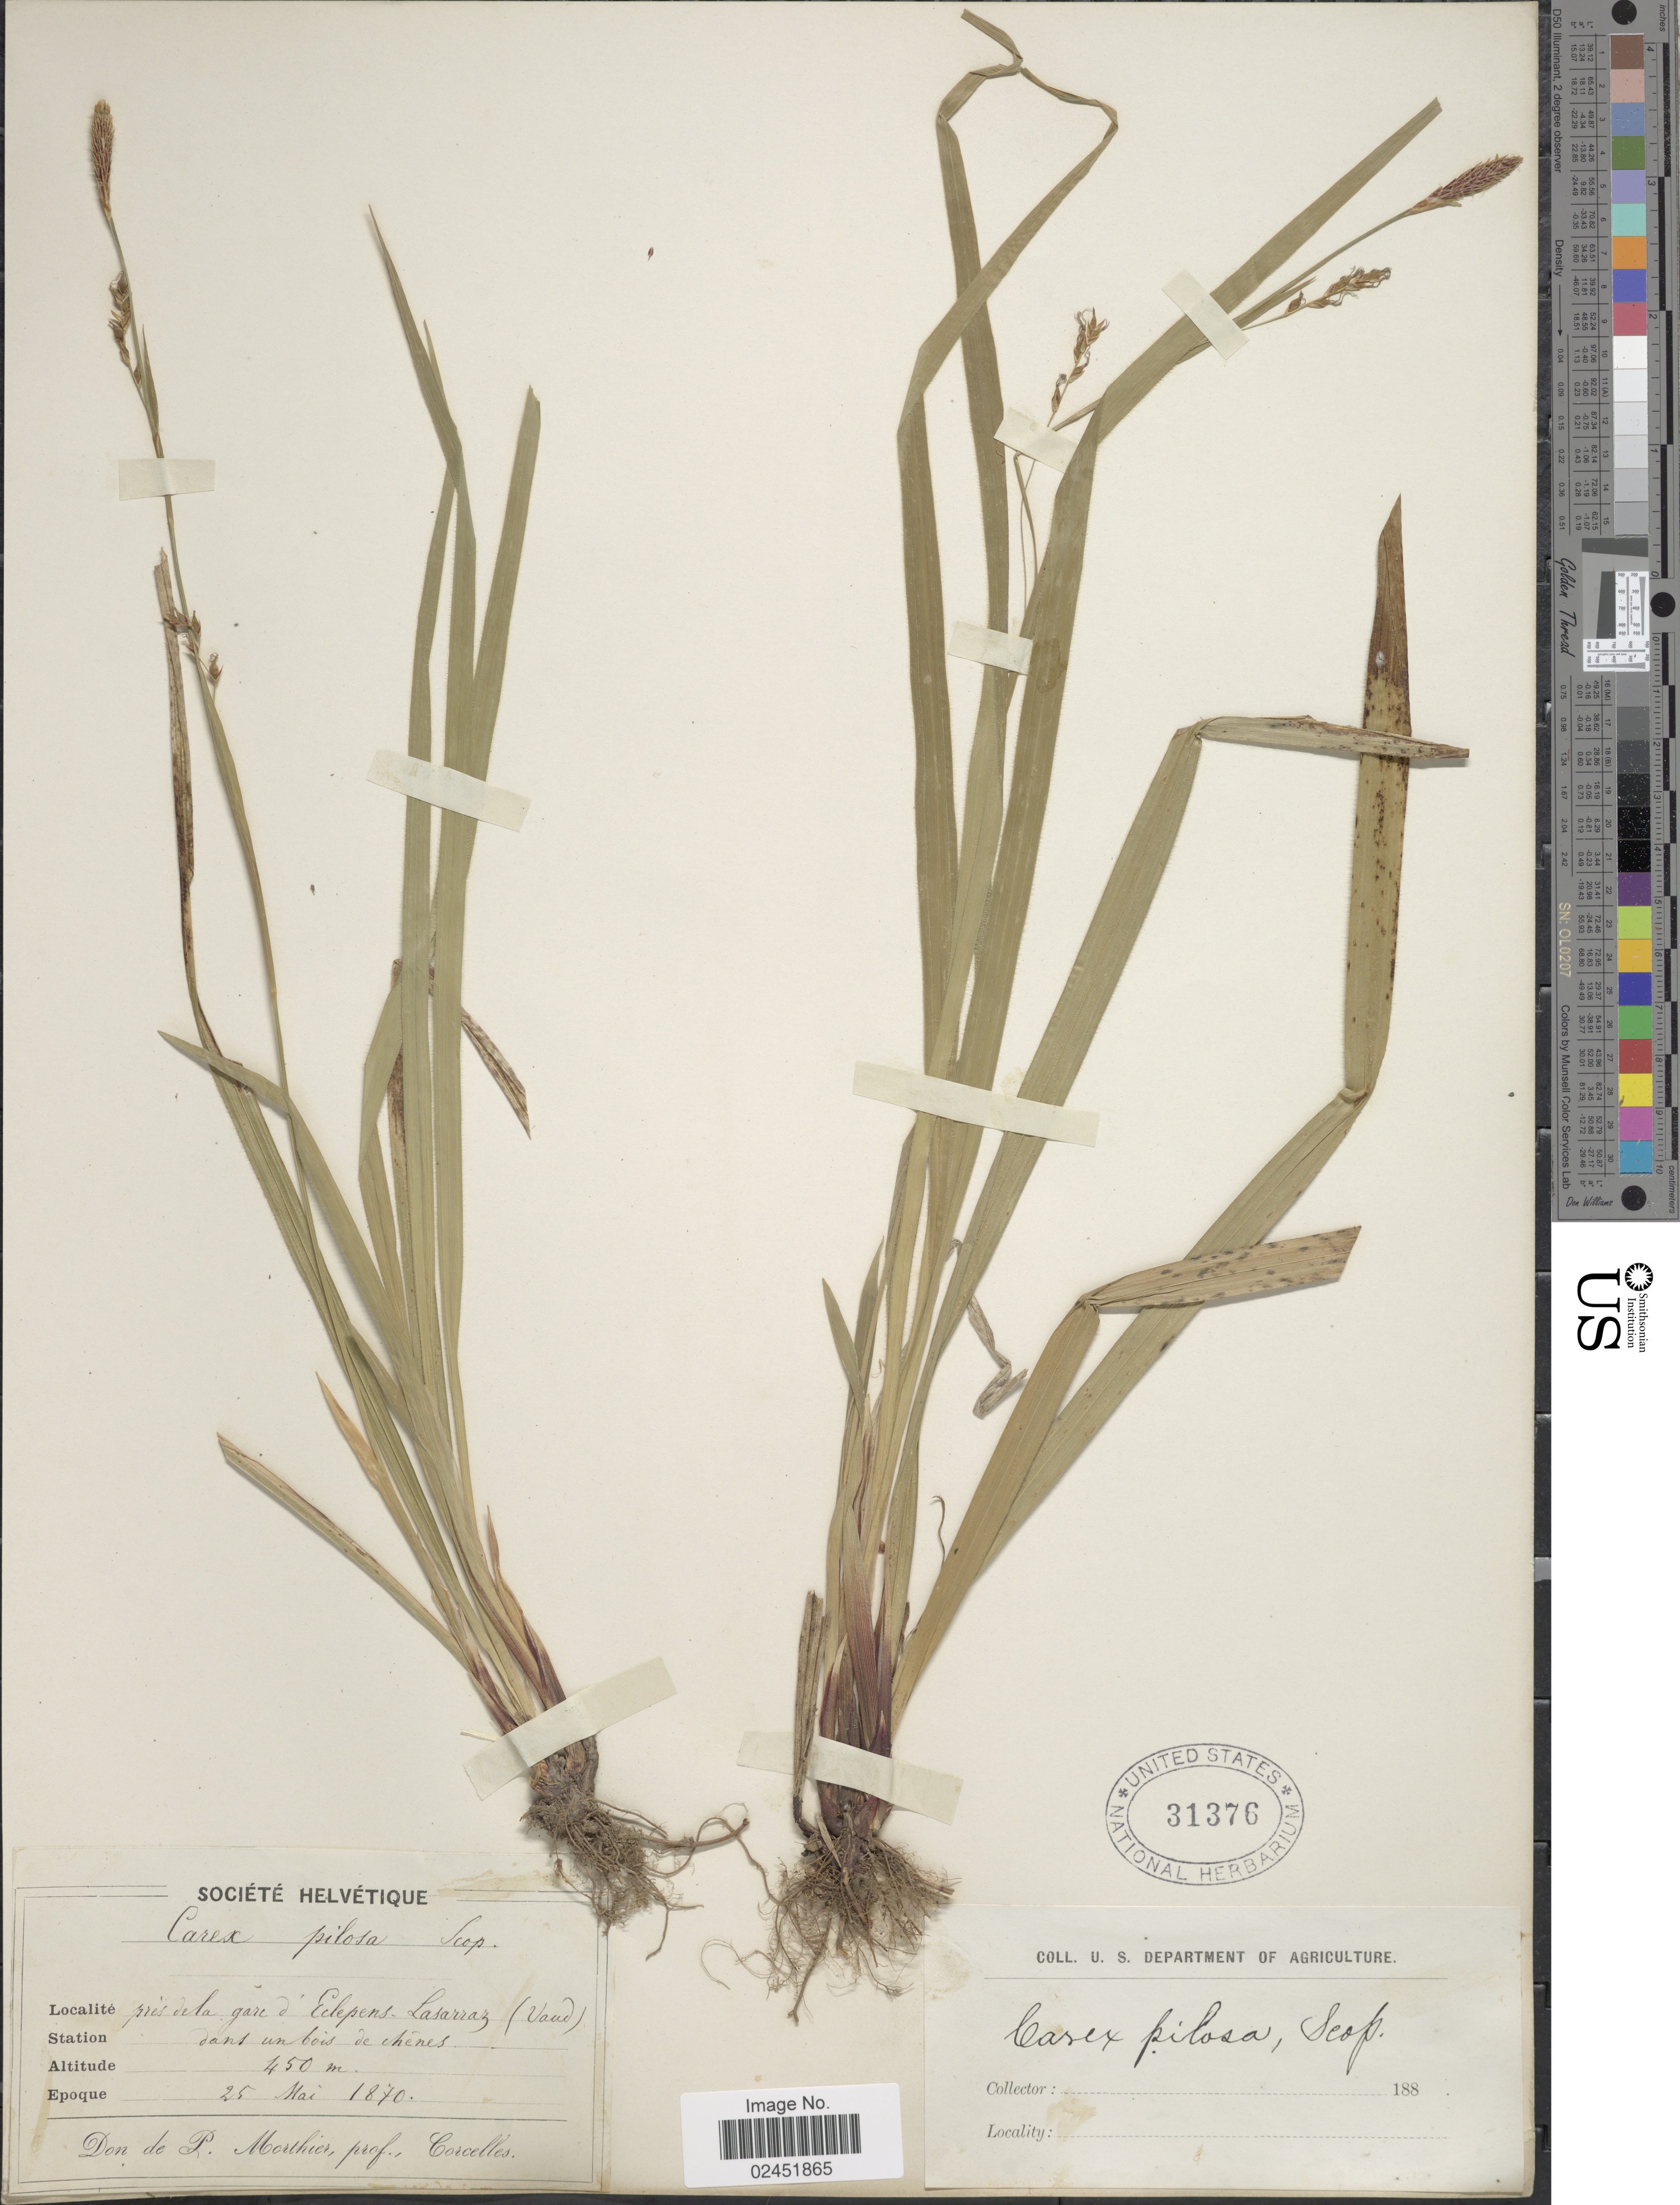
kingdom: Plantae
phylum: Tracheophyta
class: Liliopsida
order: Poales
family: Cyperaceae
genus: Carex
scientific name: Carex pilosa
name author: Scop.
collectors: P. Morthier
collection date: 1870-05-25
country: Switzerland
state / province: Vaud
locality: Pres de la gare d'Eclepens-Lasarraz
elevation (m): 450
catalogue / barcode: US 31376